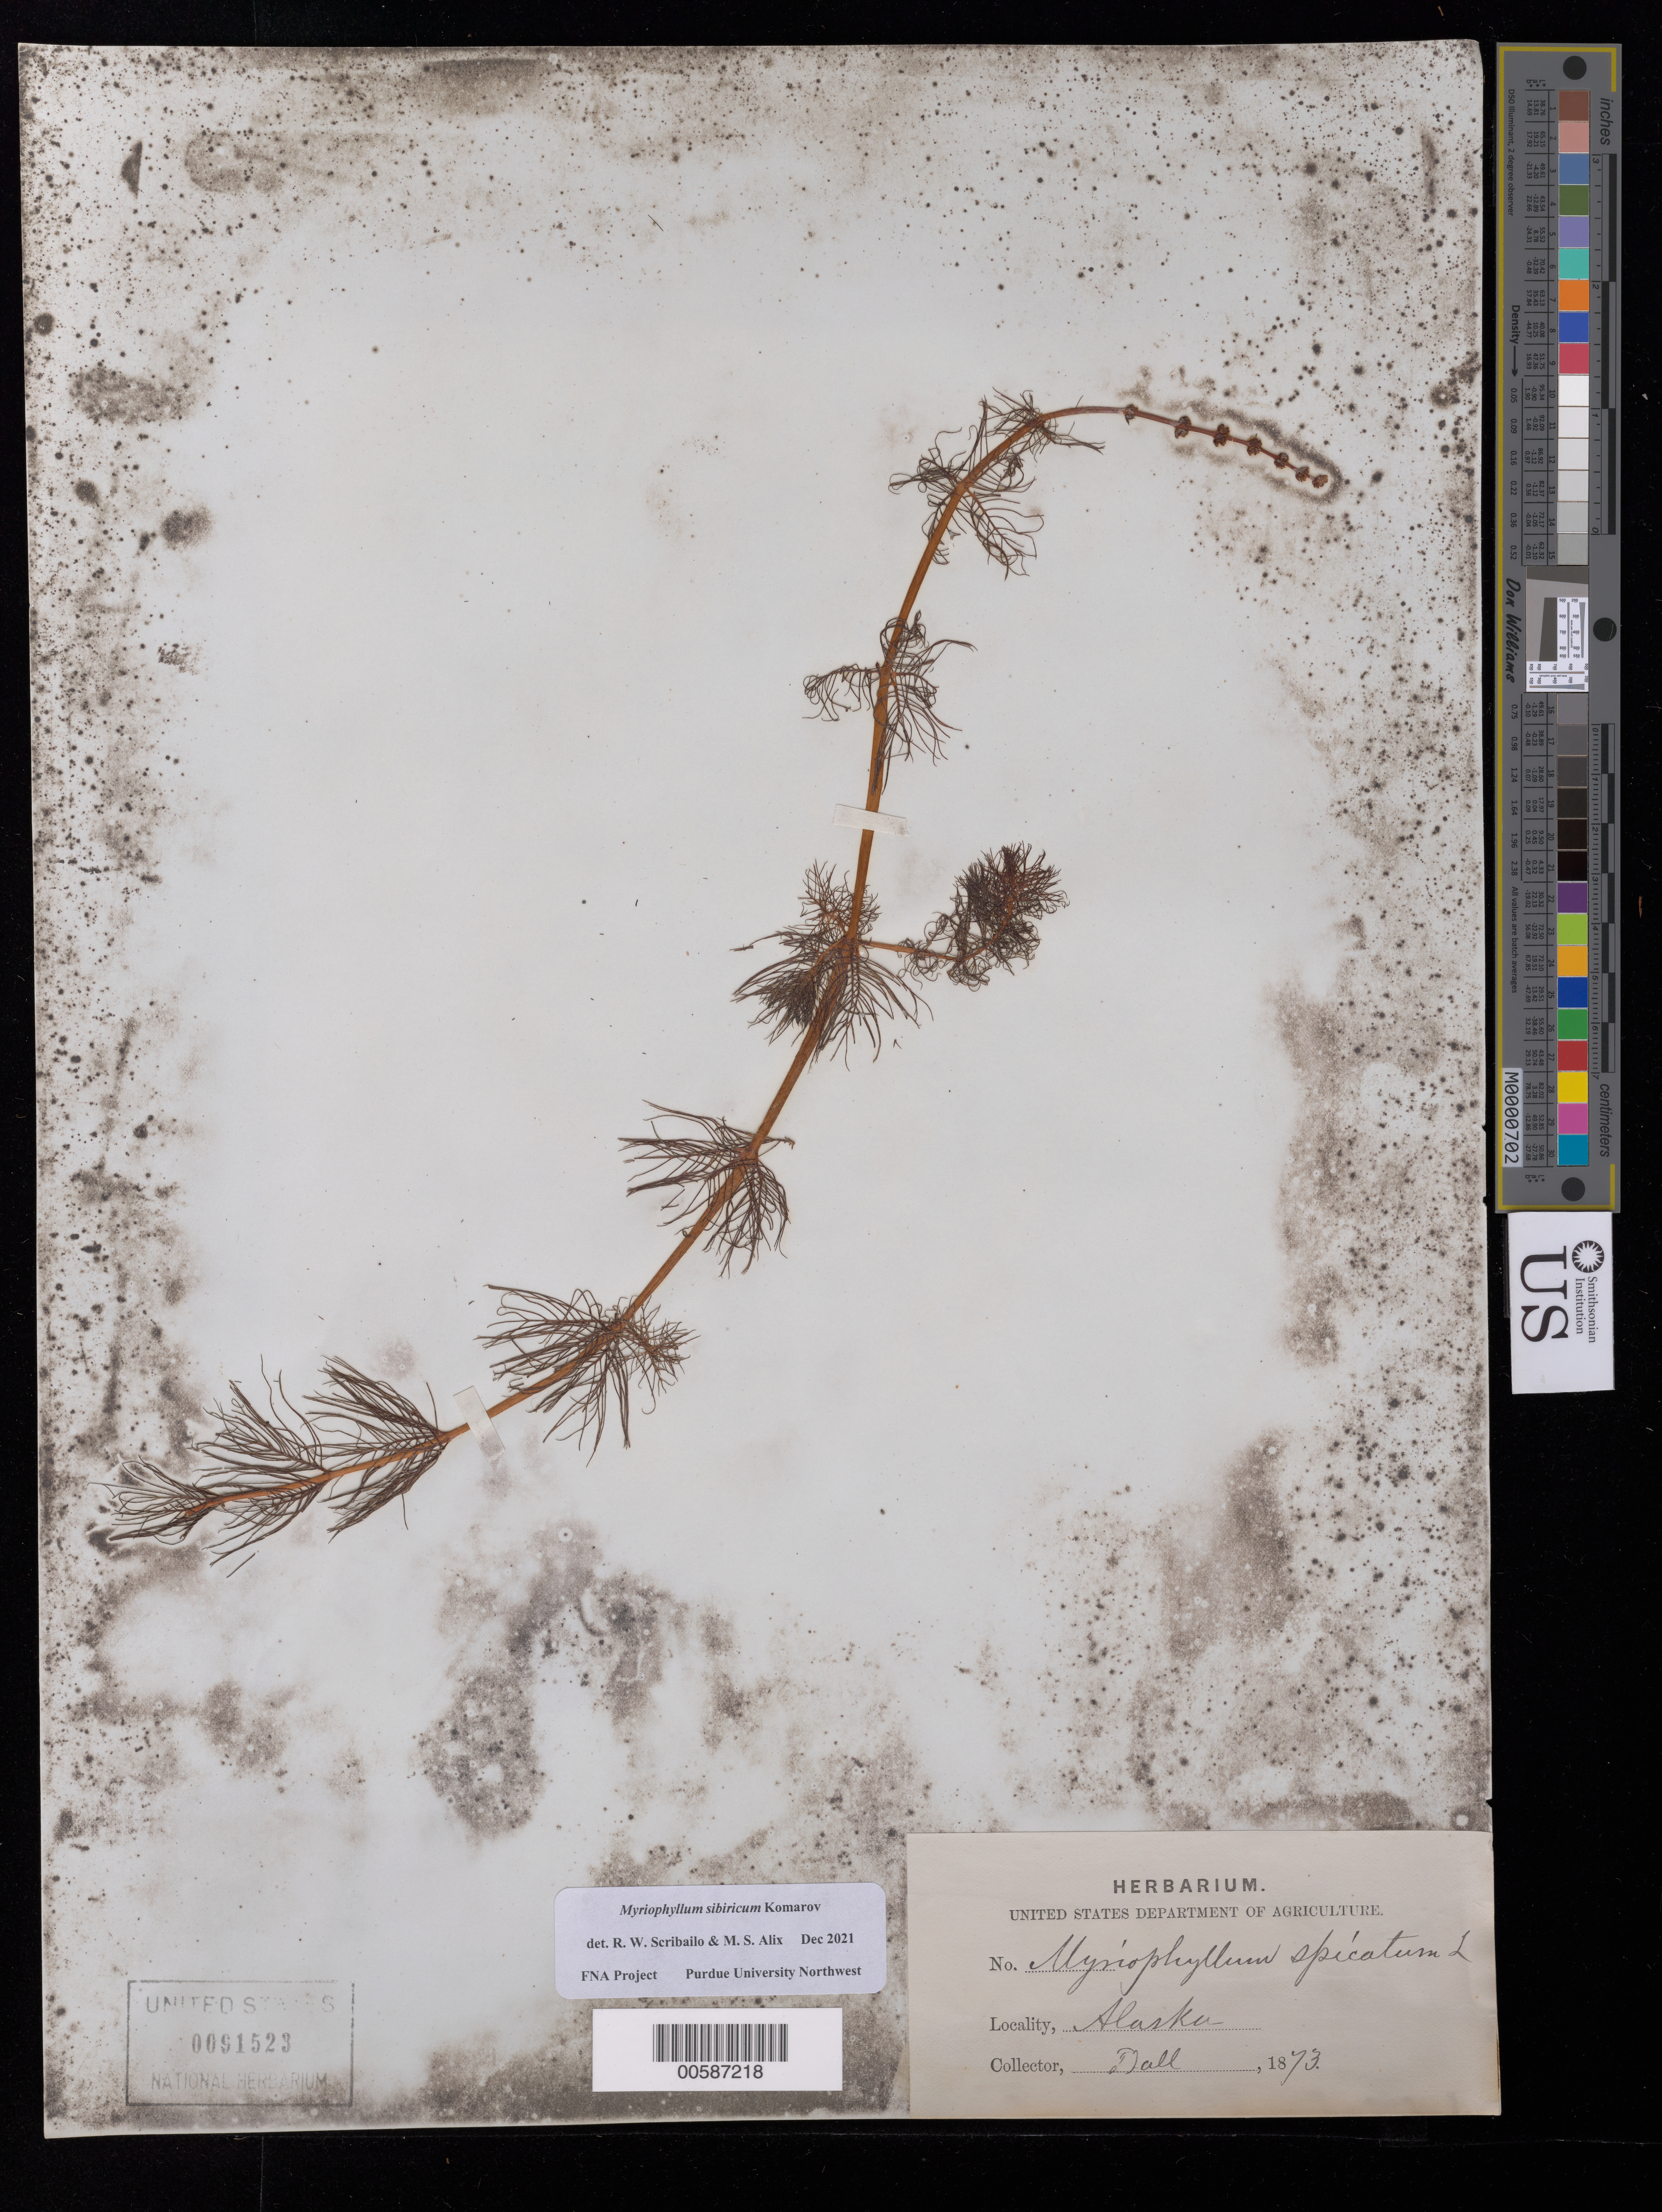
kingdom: Plantae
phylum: Tracheophyta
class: Magnoliopsida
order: Saxifragales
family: Haloragaceae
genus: Myriophyllum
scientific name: Myriophyllum sibiricum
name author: Kom.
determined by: Scribailo, R. W.; Alix, M. S.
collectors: -. Dull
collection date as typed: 1873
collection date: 1873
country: United States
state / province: Alaska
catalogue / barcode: US 91523